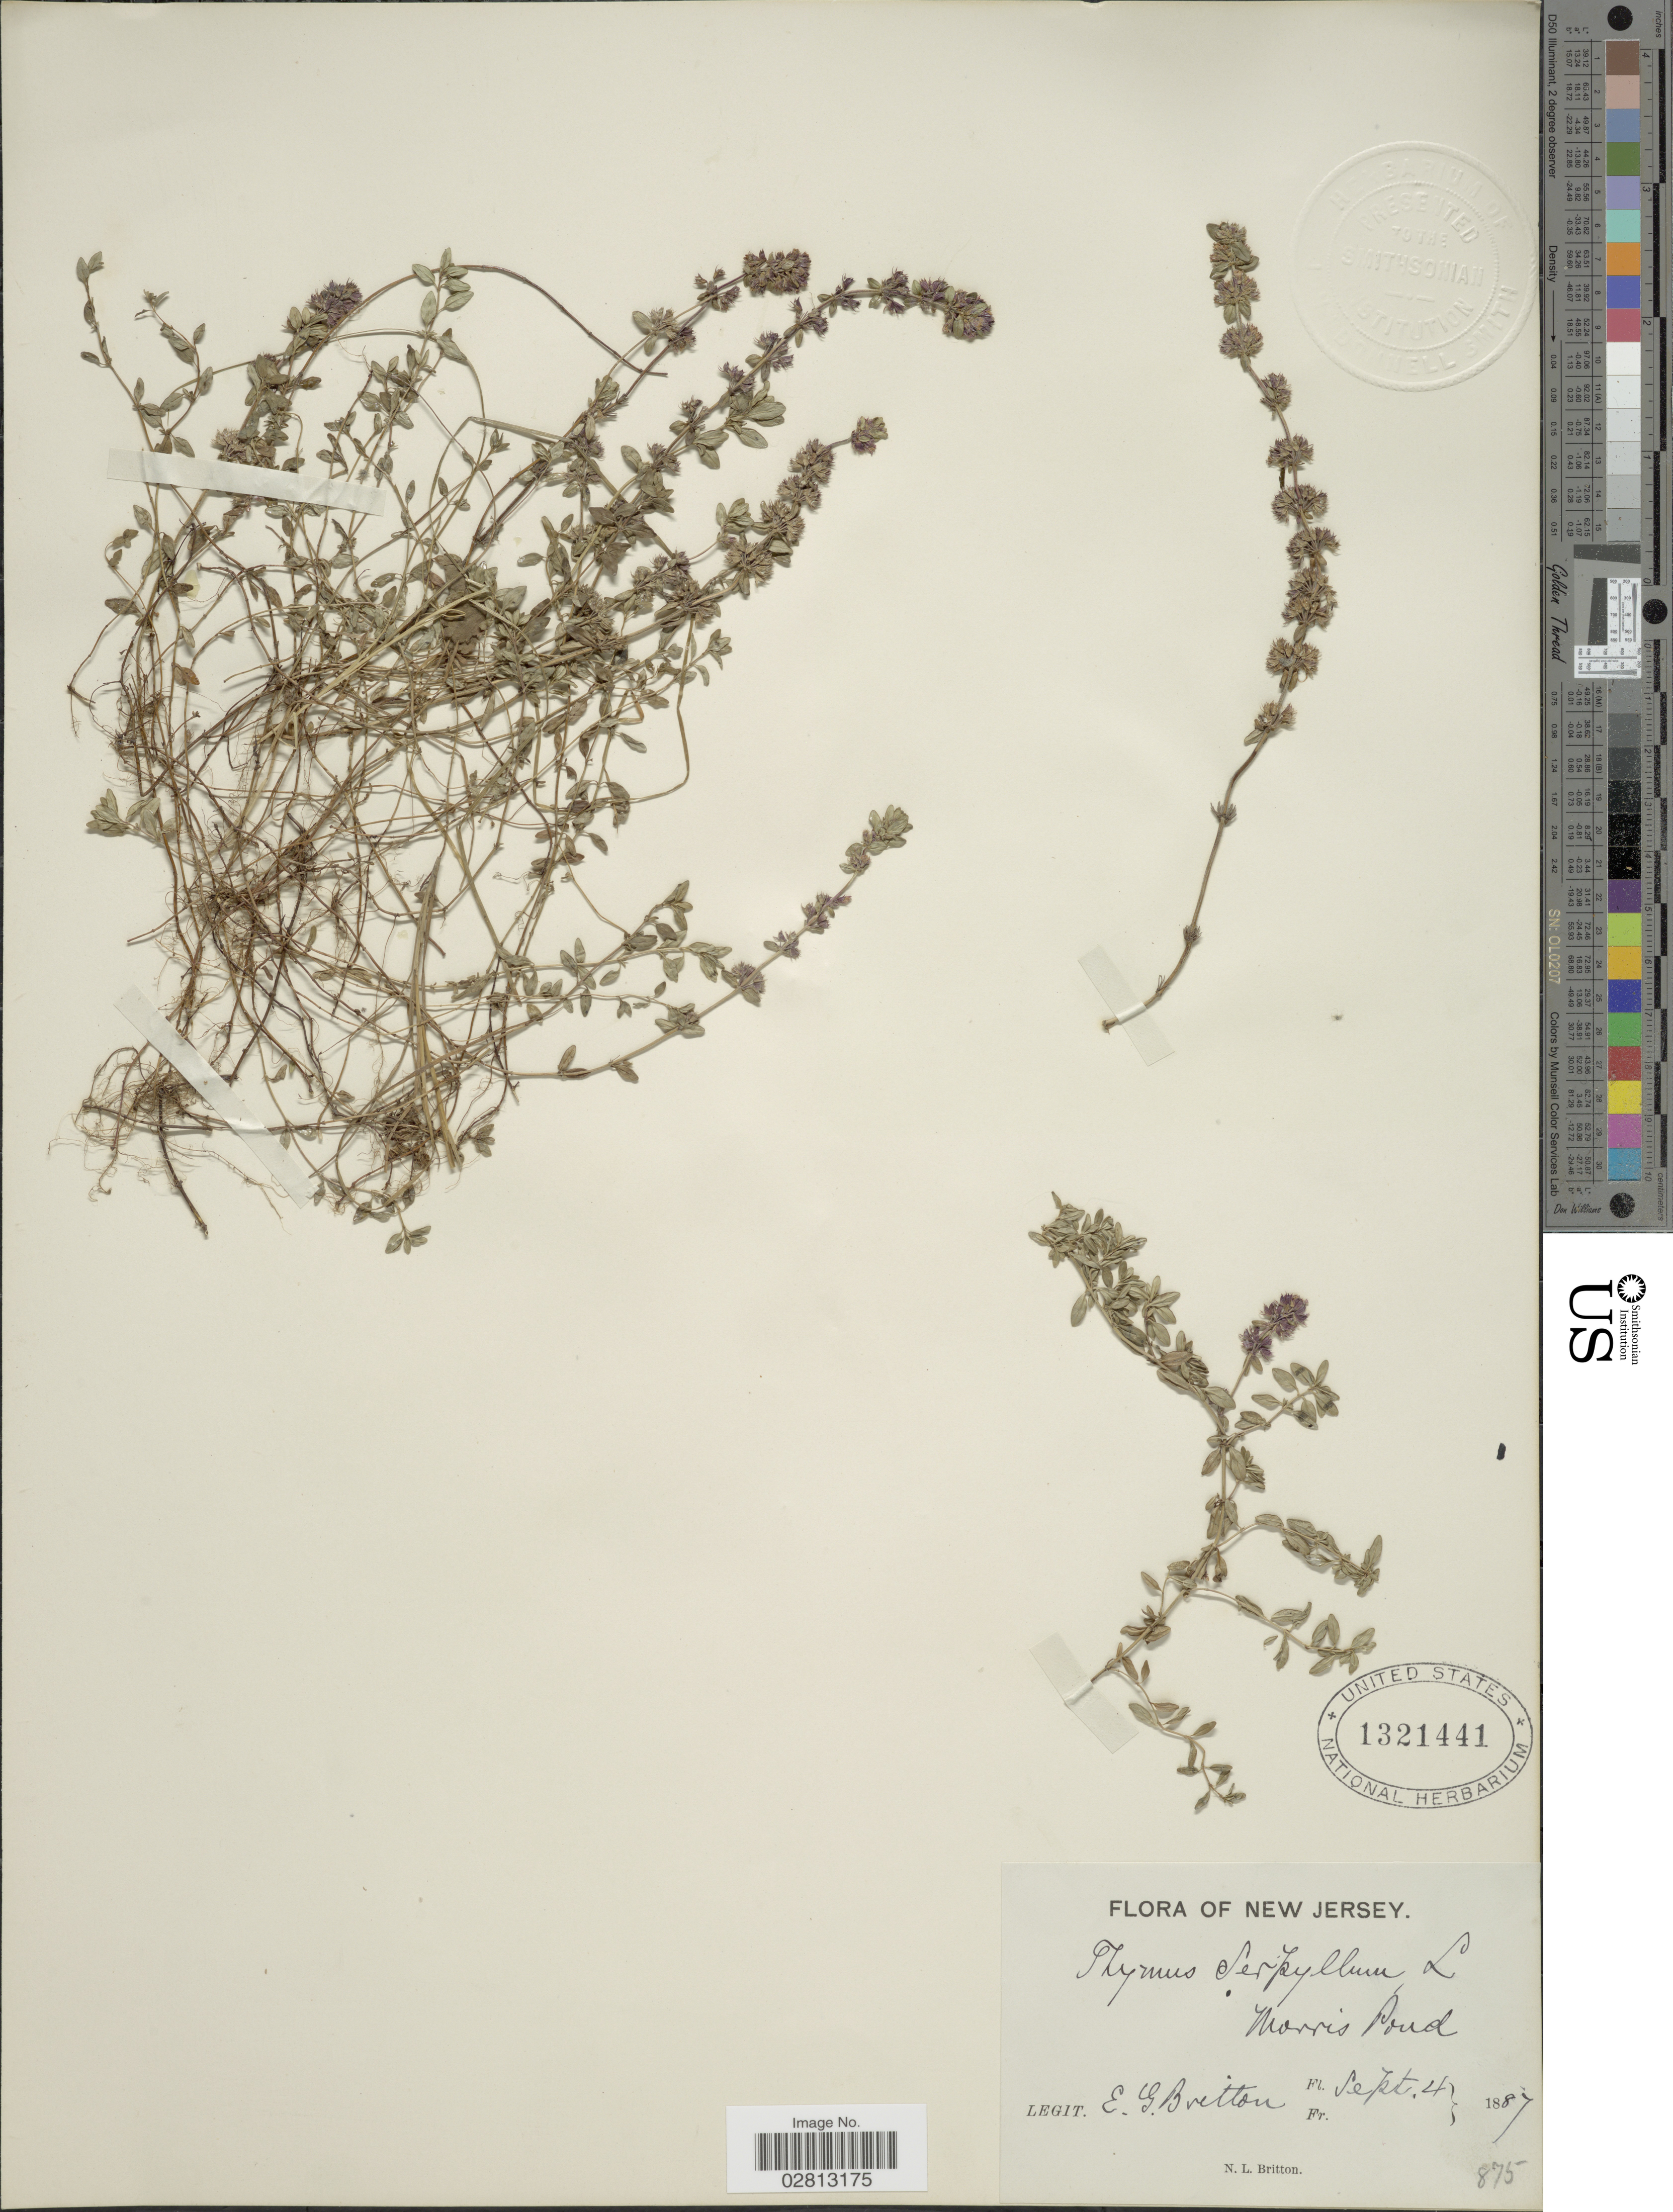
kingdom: Plantae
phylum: Tracheophyta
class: Magnoliopsida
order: Lamiales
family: Lamiaceae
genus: Thymus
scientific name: Thymus serpyllum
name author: L.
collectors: N. Britton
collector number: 875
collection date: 1887-09-04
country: United States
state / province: New Jersey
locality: Morris Pond.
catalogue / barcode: US 1321441